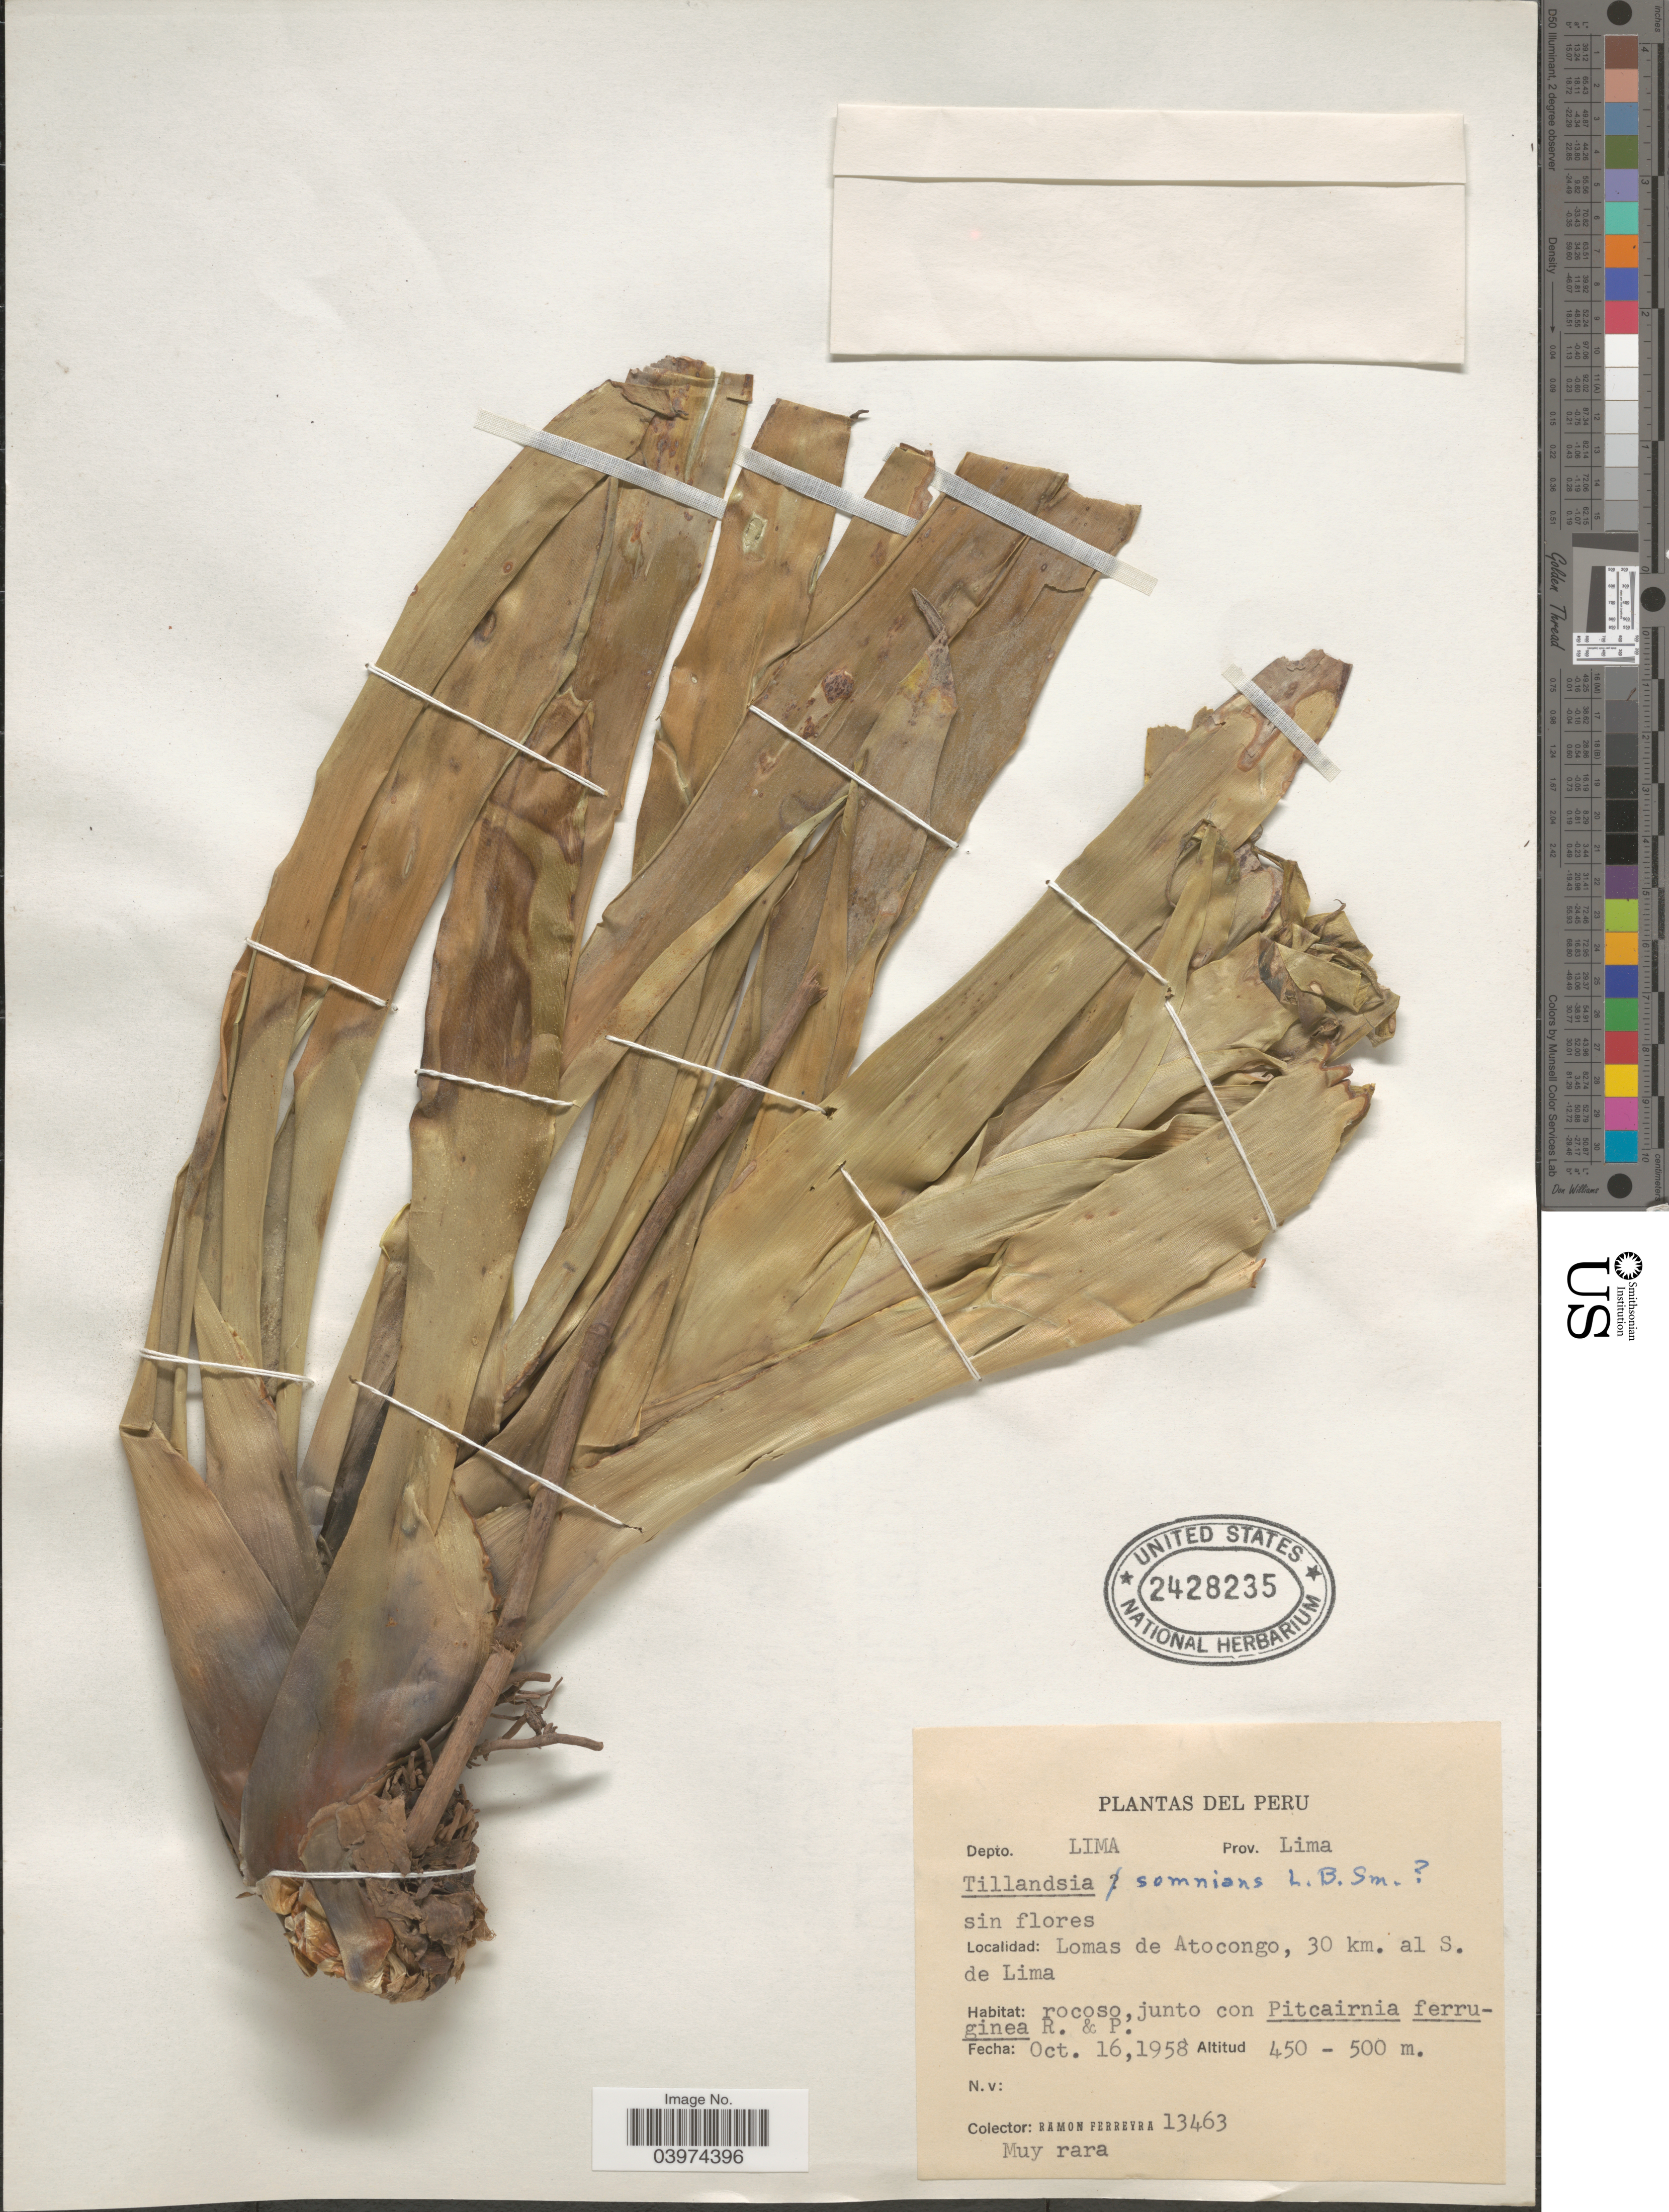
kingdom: Plantae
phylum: Tracheophyta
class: Liliopsida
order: Poales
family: Bromeliaceae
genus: Tillandsia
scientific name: Tillandsia somnians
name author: L.B. Sm.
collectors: R. A. Ferreyra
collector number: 13463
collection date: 1958-10-16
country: Peru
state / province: Lima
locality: Depto. Lima. Prov. Lima. Lomas de Atocongo, 30 km. al S. de Lima.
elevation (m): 450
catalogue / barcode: US 2428235